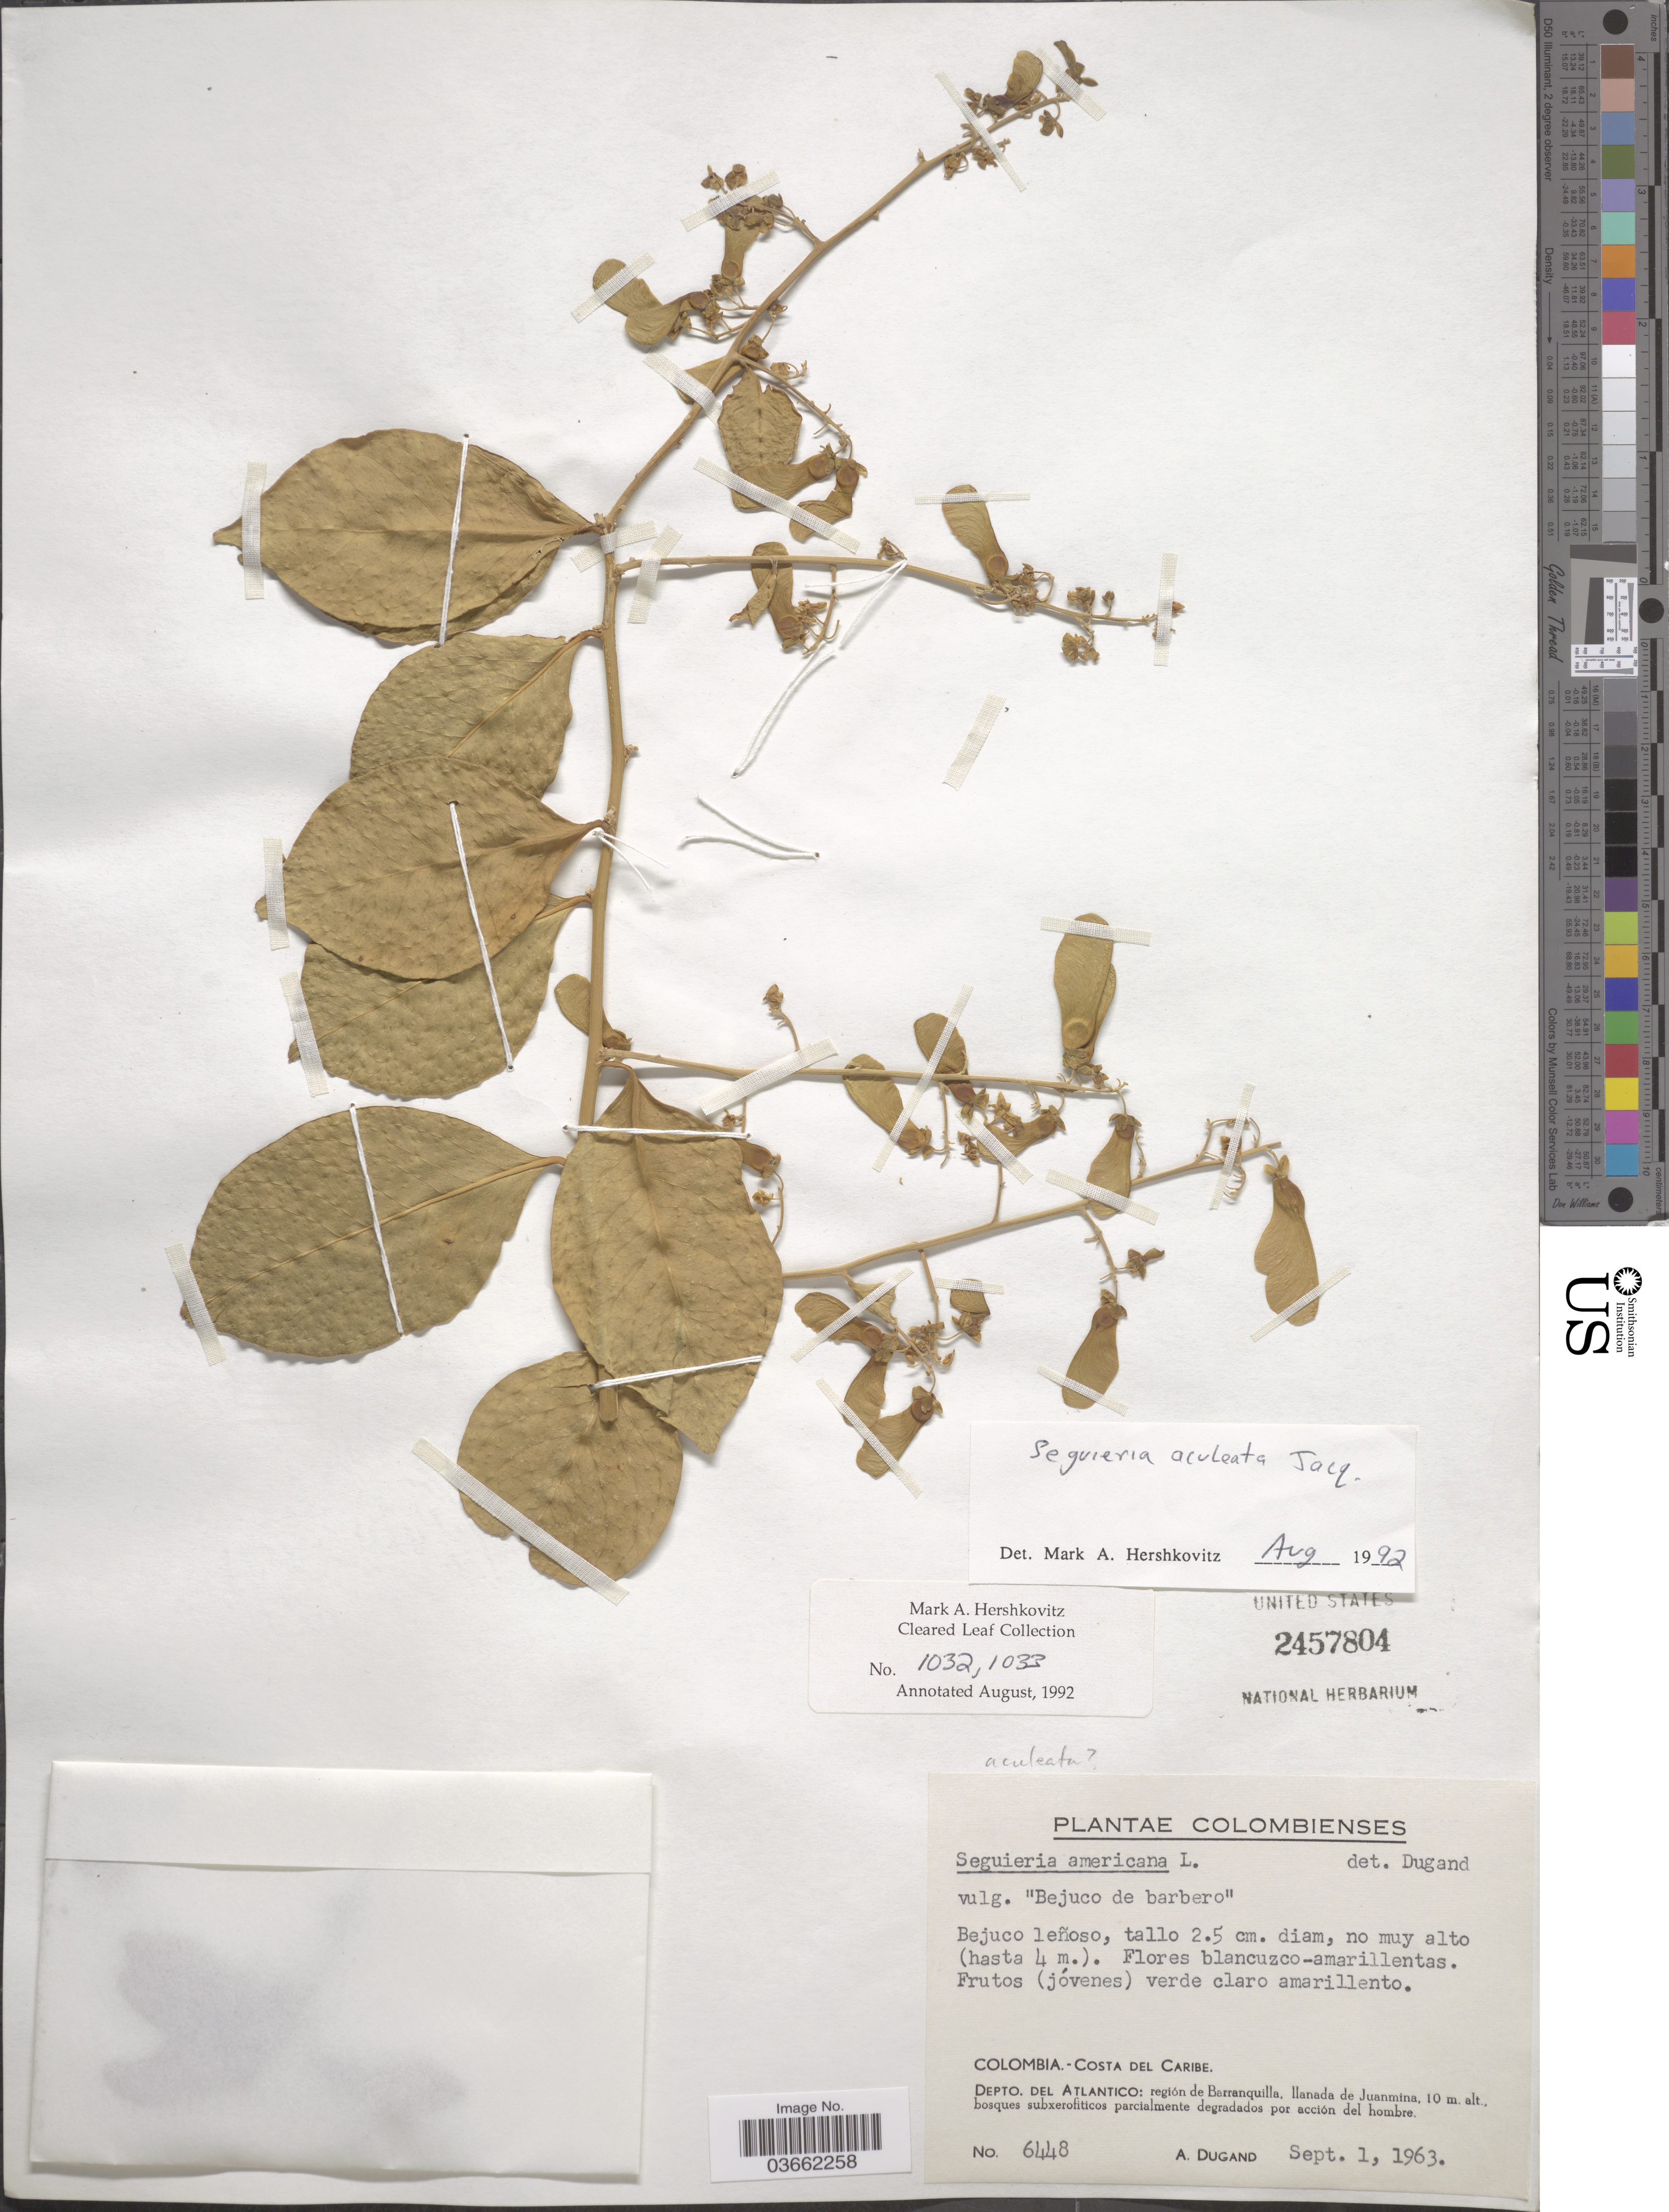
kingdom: Plantae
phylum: Tracheophyta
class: Magnoliopsida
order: Caryophyllales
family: Phytolaccaceae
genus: Seguieria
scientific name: Seguieria aculeata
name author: Jacq.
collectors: A. Dugand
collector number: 6448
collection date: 1963-09-01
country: Colombia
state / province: Atlántico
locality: Costa del Caribe. Depto. del Atlantico: región de Barranquilla, llanada de Juanmina.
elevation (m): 10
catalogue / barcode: US 2457804